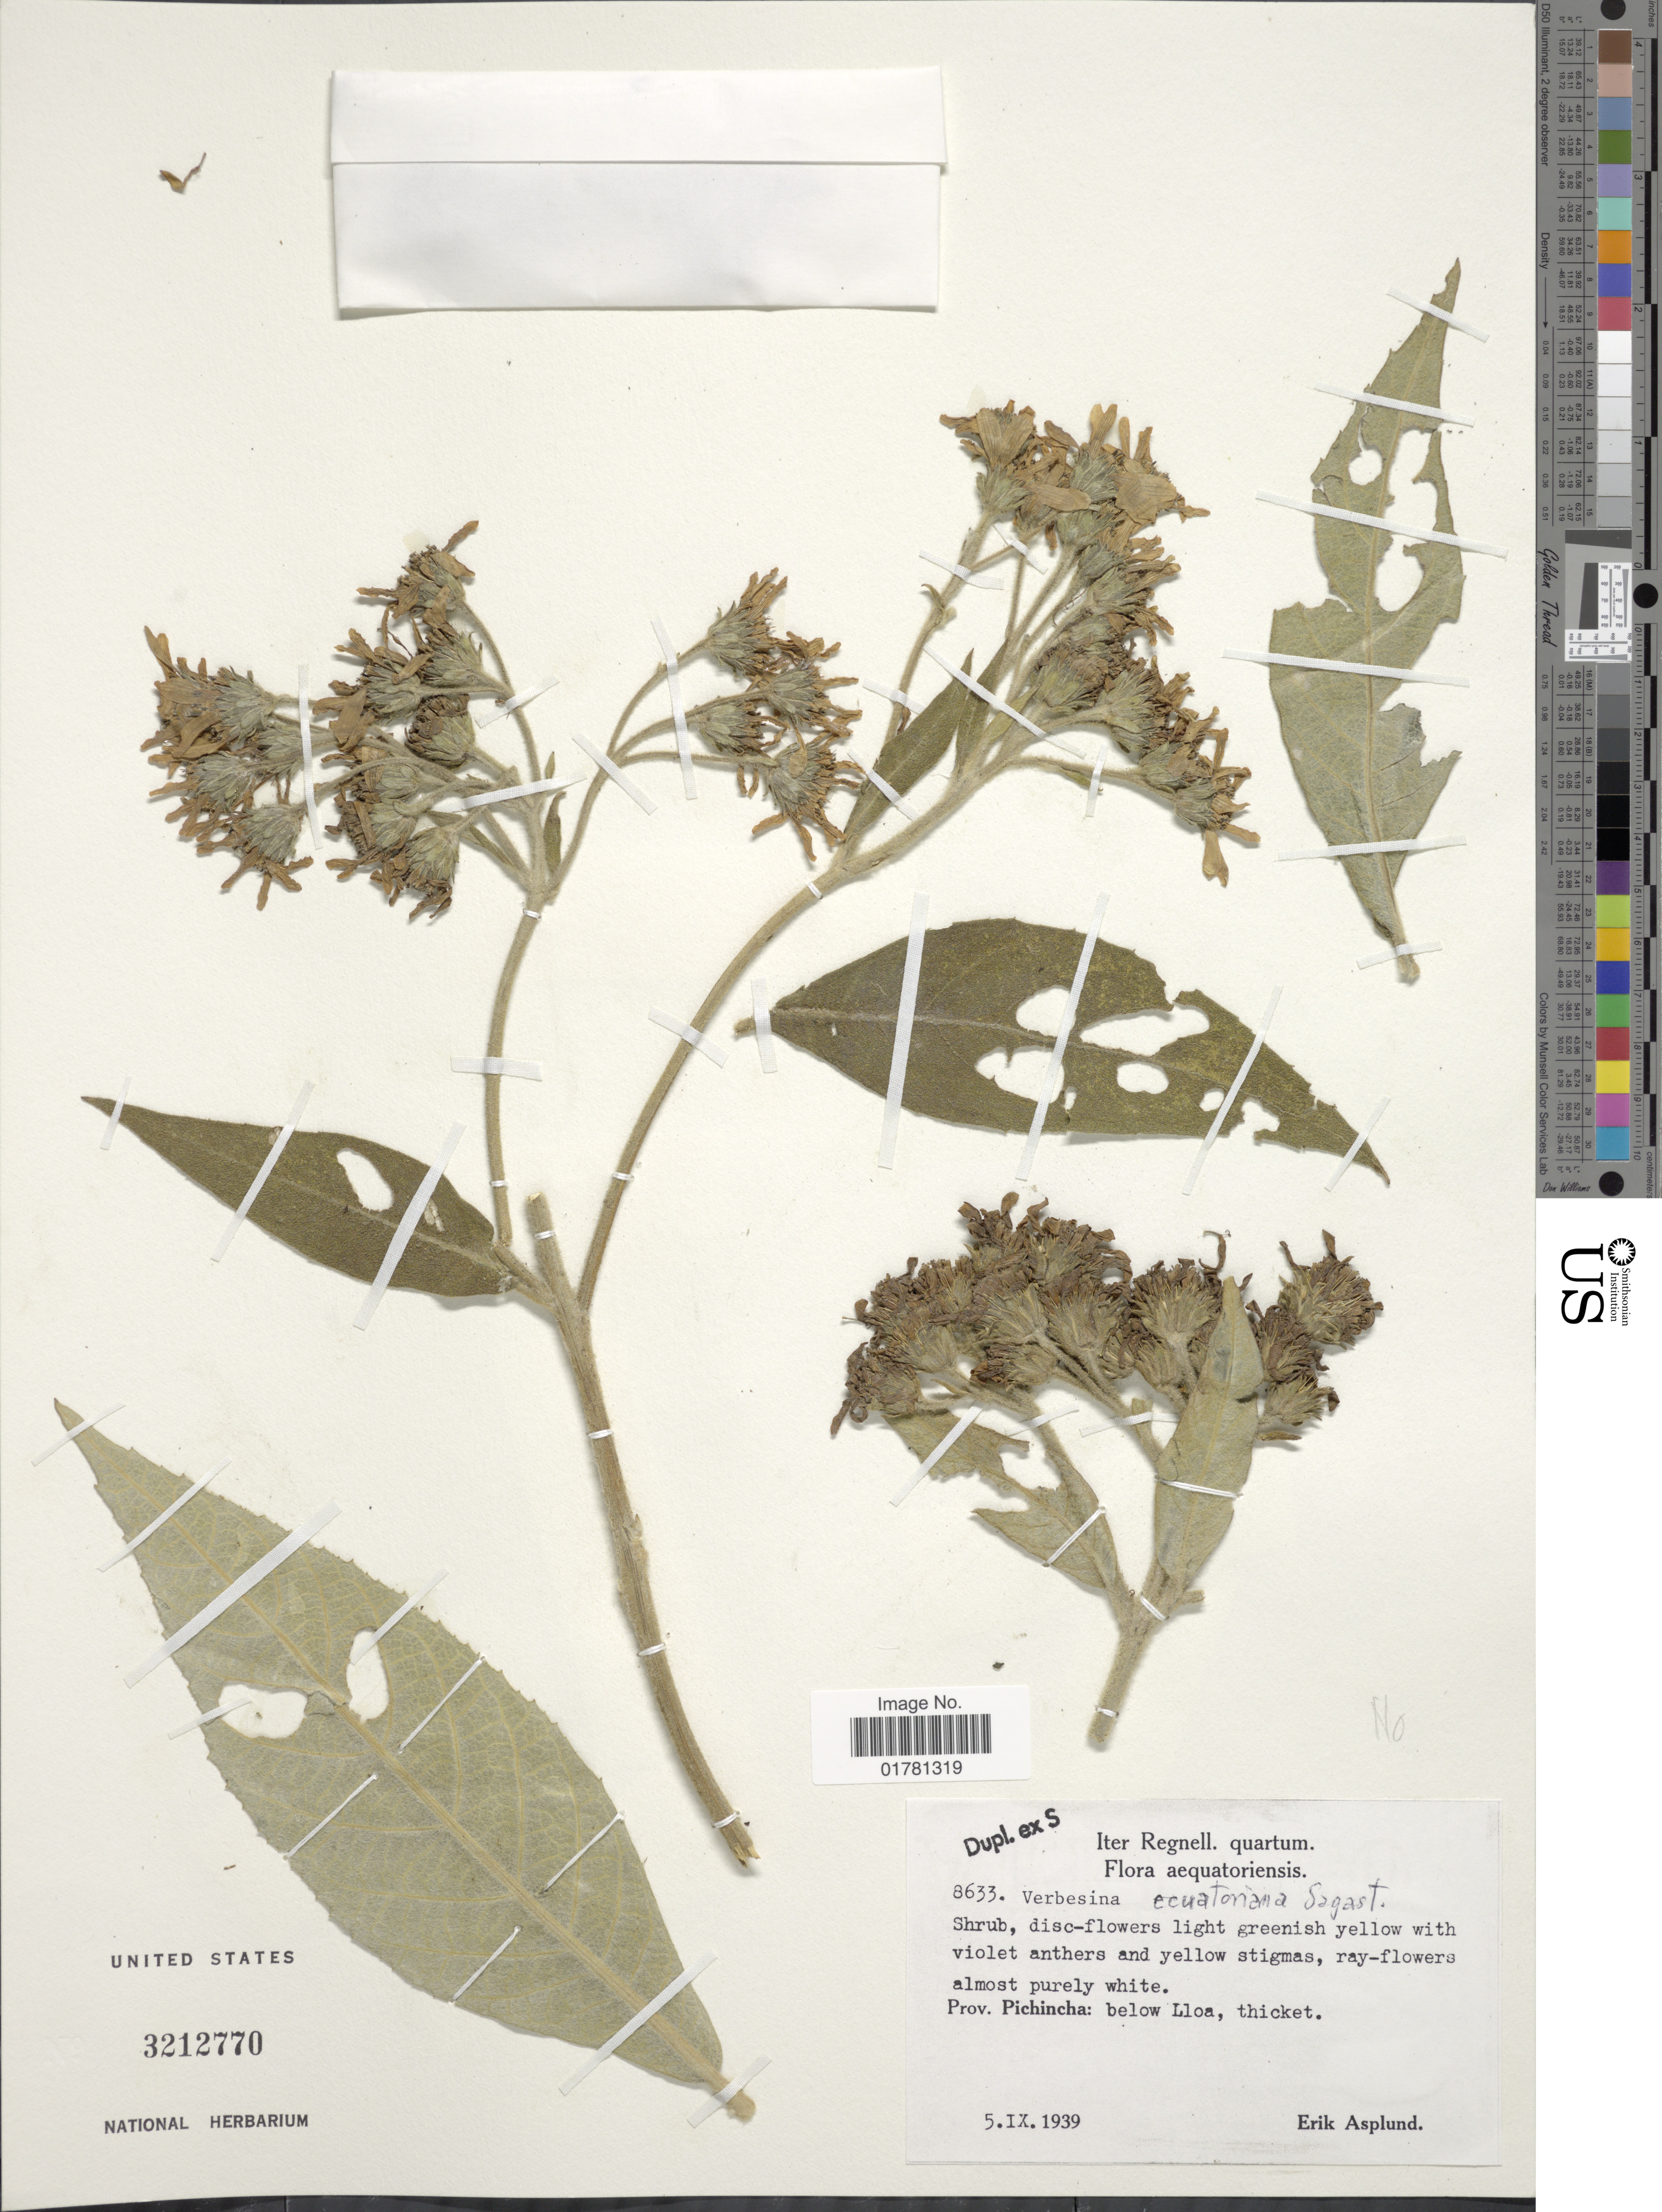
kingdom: Plantae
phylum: Tracheophyta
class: Magnoliopsida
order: Asterales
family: Asteraceae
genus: Verbesina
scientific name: Verbesina sodiroi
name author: Hieron.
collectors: E. Asplund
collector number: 8633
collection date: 1939-09-05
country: Ecuador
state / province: Pichincha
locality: Below LLoa, thicket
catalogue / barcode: US 3212770